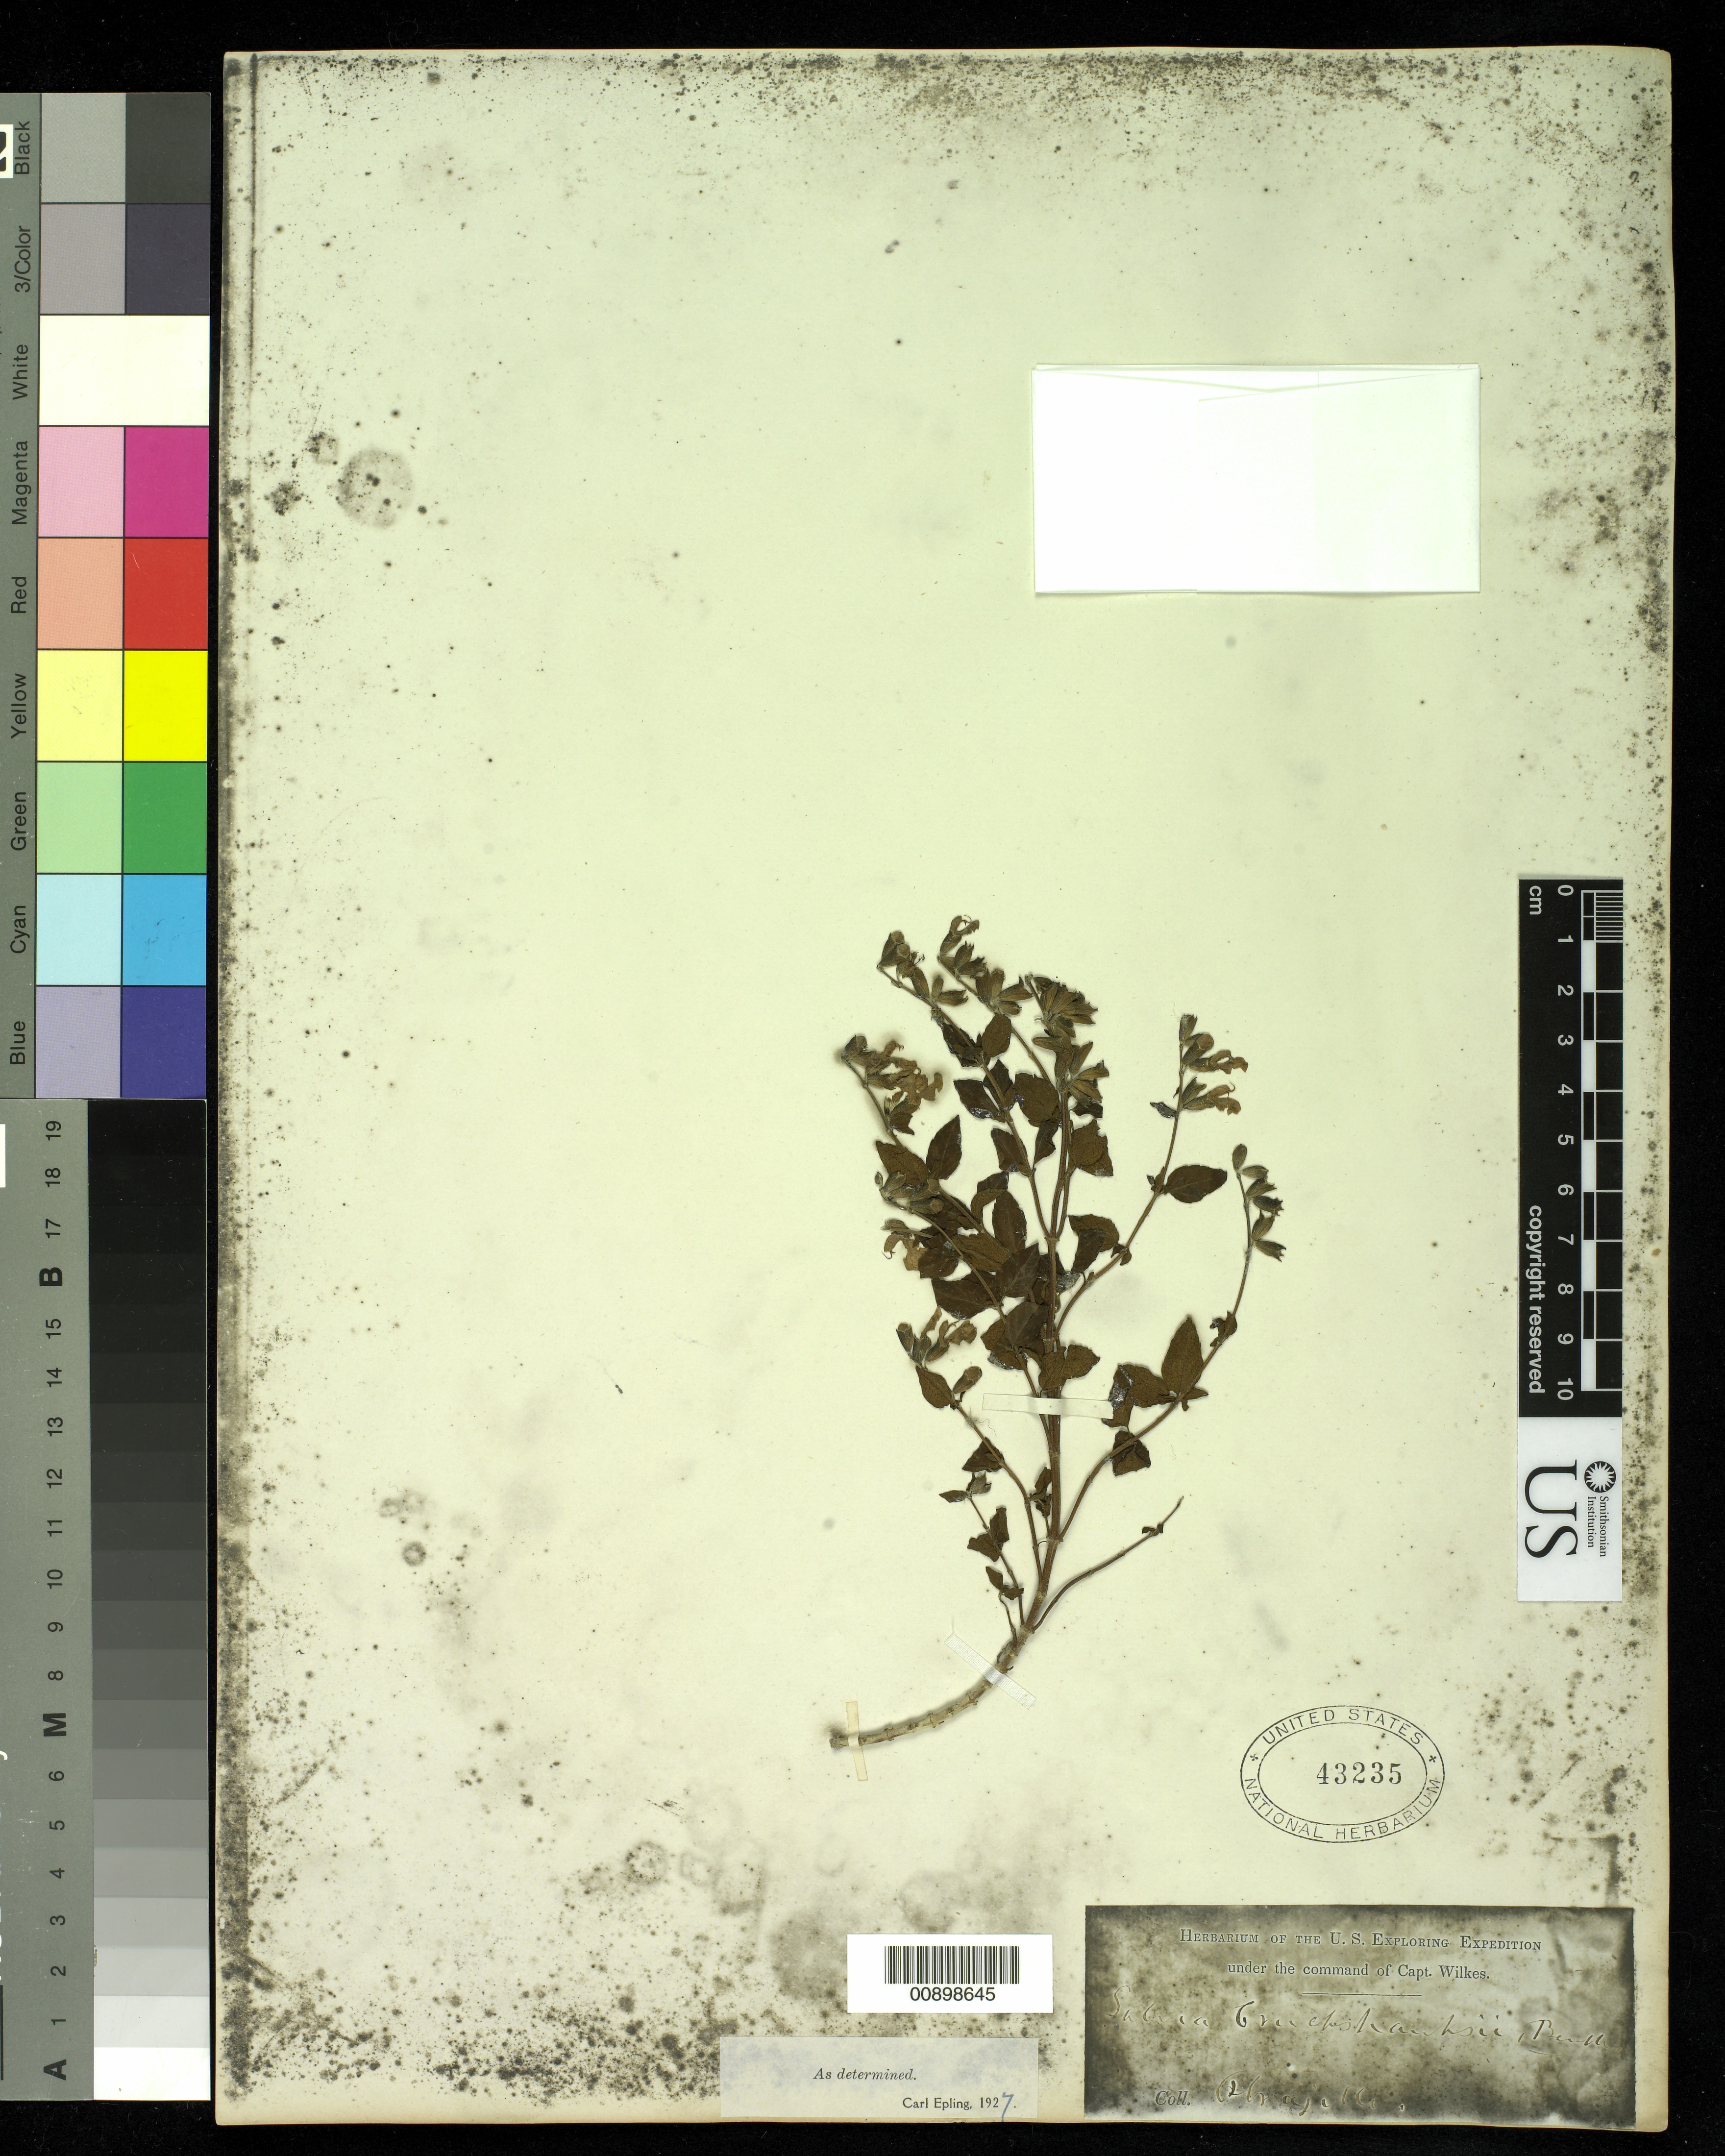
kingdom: Plantae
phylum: Tracheophyta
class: Magnoliopsida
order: Lamiales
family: Lamiaceae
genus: Salvia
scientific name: Salvia cruckshanksii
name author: Benth.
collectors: Wilkes Explor. Exped.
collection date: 1838/1842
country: Peru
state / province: Lima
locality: Obrajillo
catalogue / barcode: US 43235